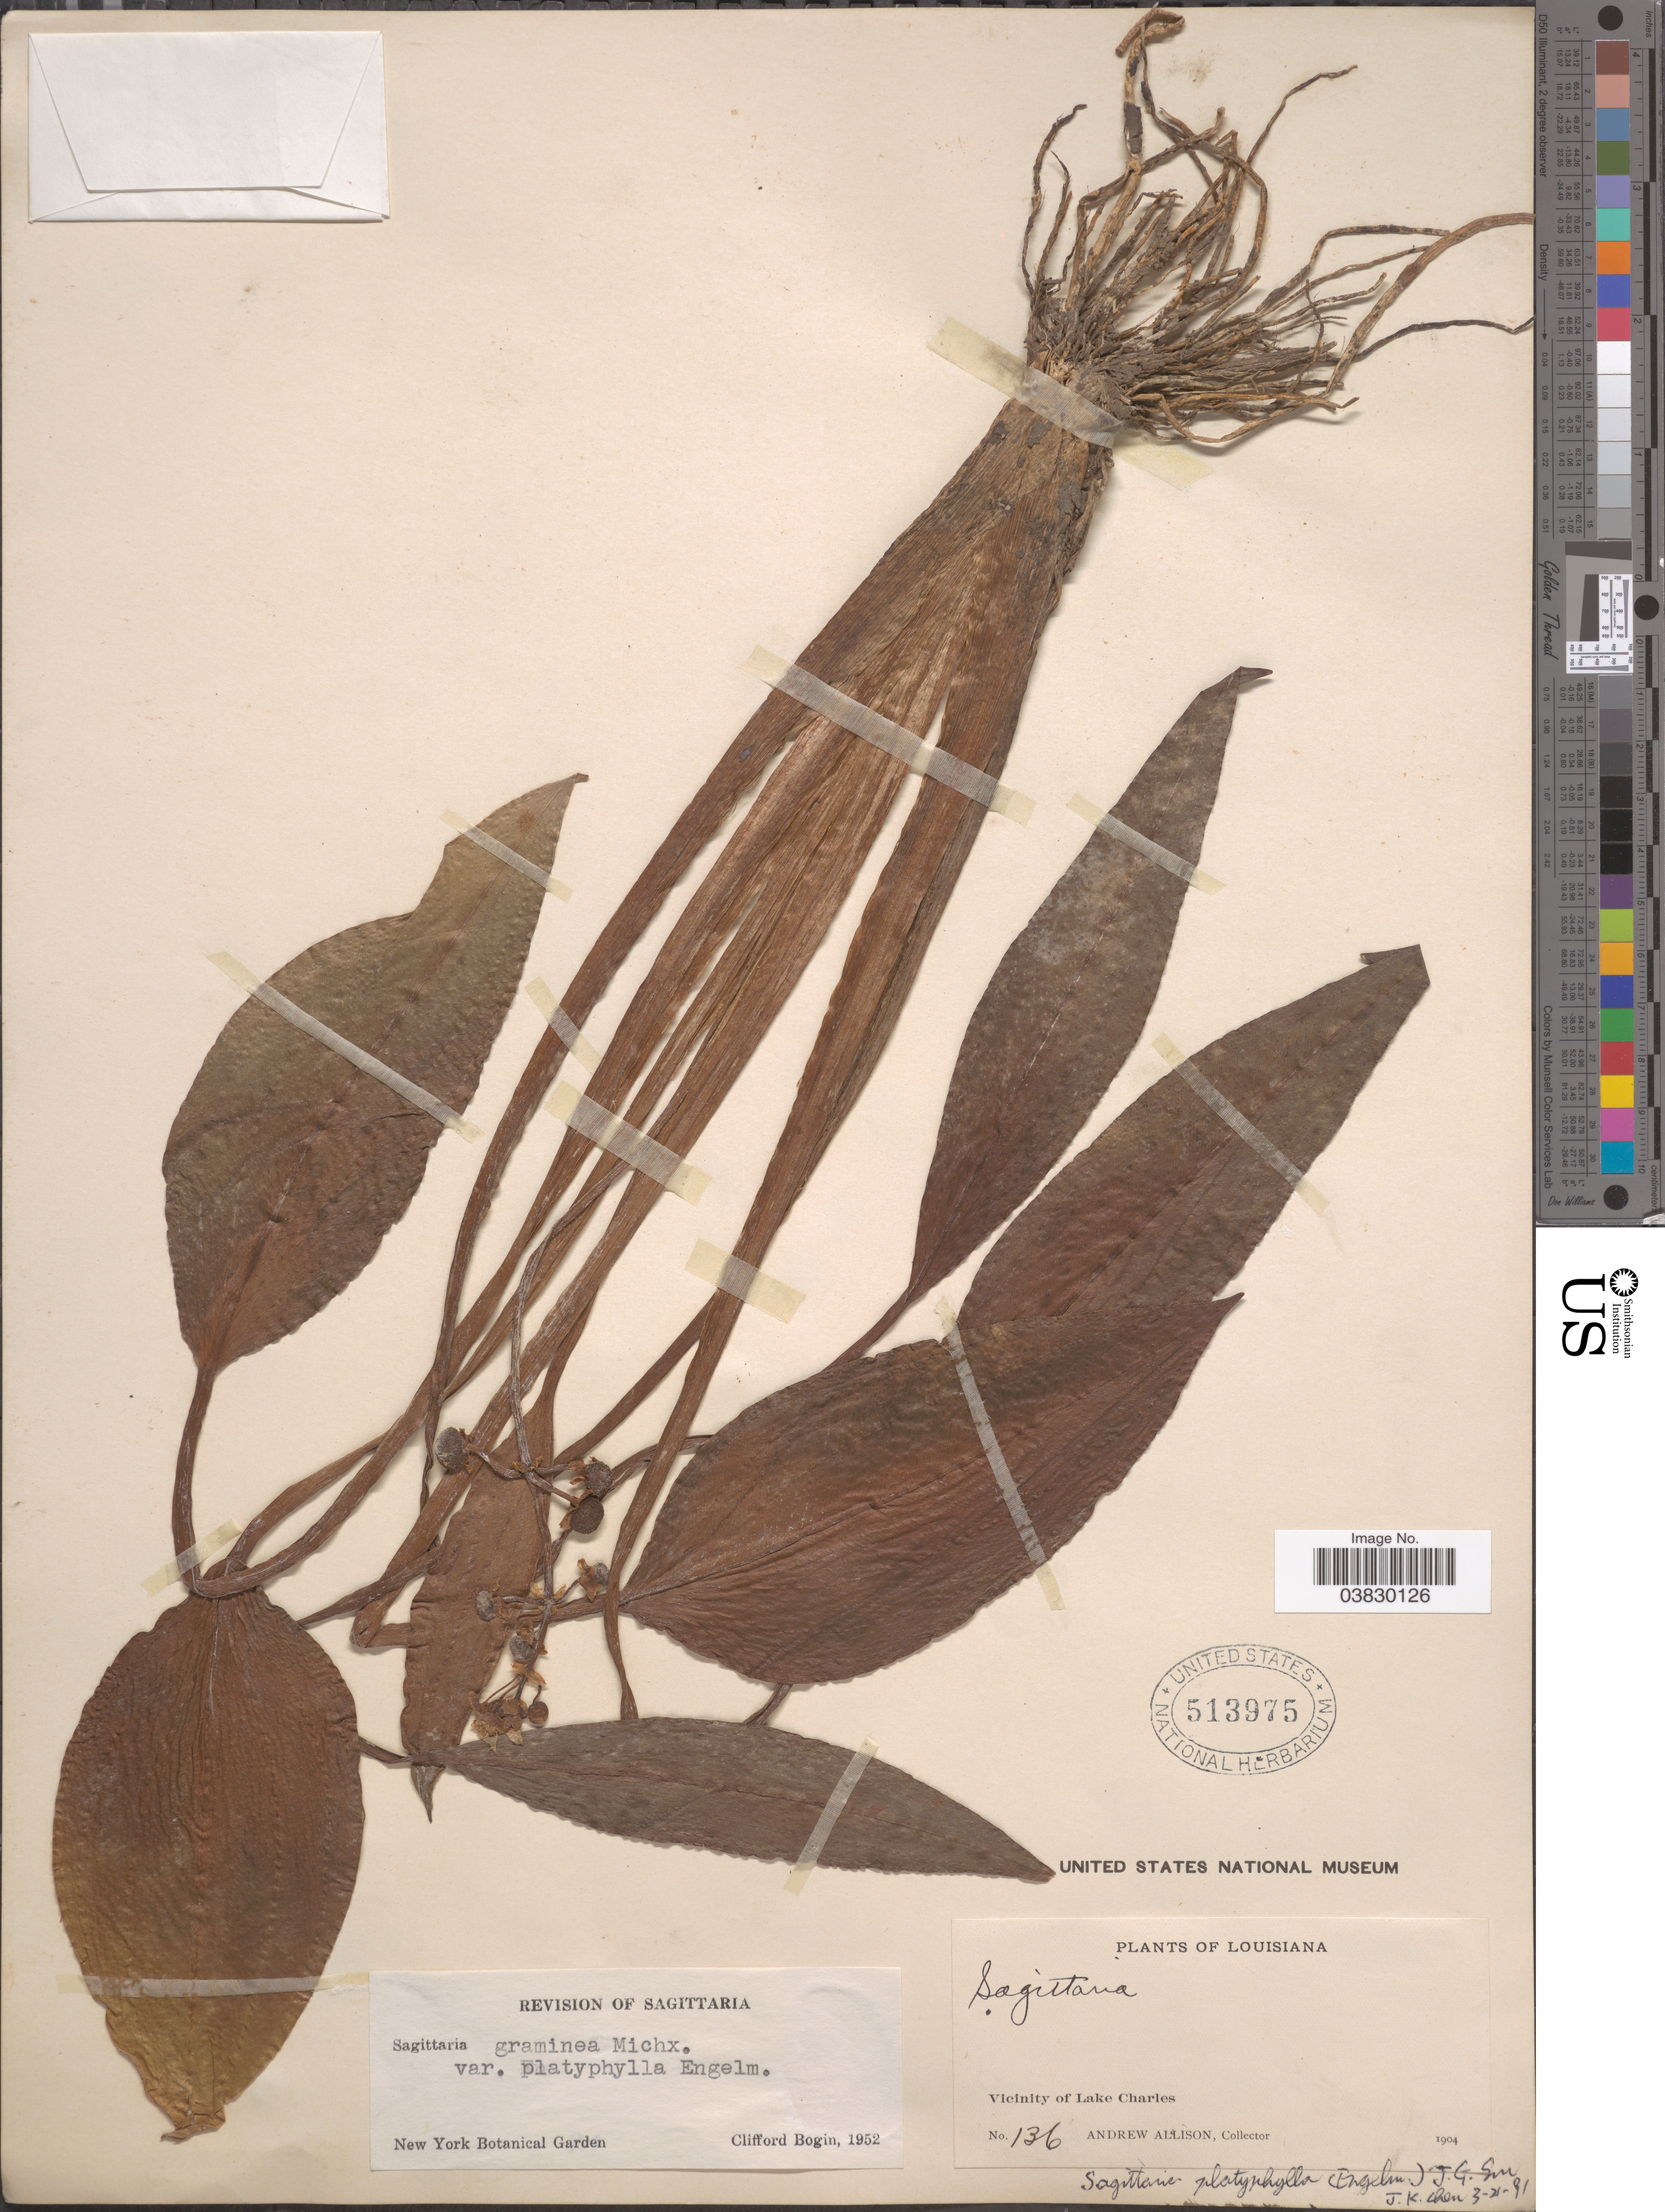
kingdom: Plantae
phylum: Tracheophyta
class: Liliopsida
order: Alismatales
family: Alismataceae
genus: Sagittaria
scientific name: Sagittaria graminea var. platyphylla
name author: Engelm. in A. Gray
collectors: A. Allison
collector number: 136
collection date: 1904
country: United States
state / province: Louisiana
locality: Vicinity of Lake Charles.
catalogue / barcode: US 513975